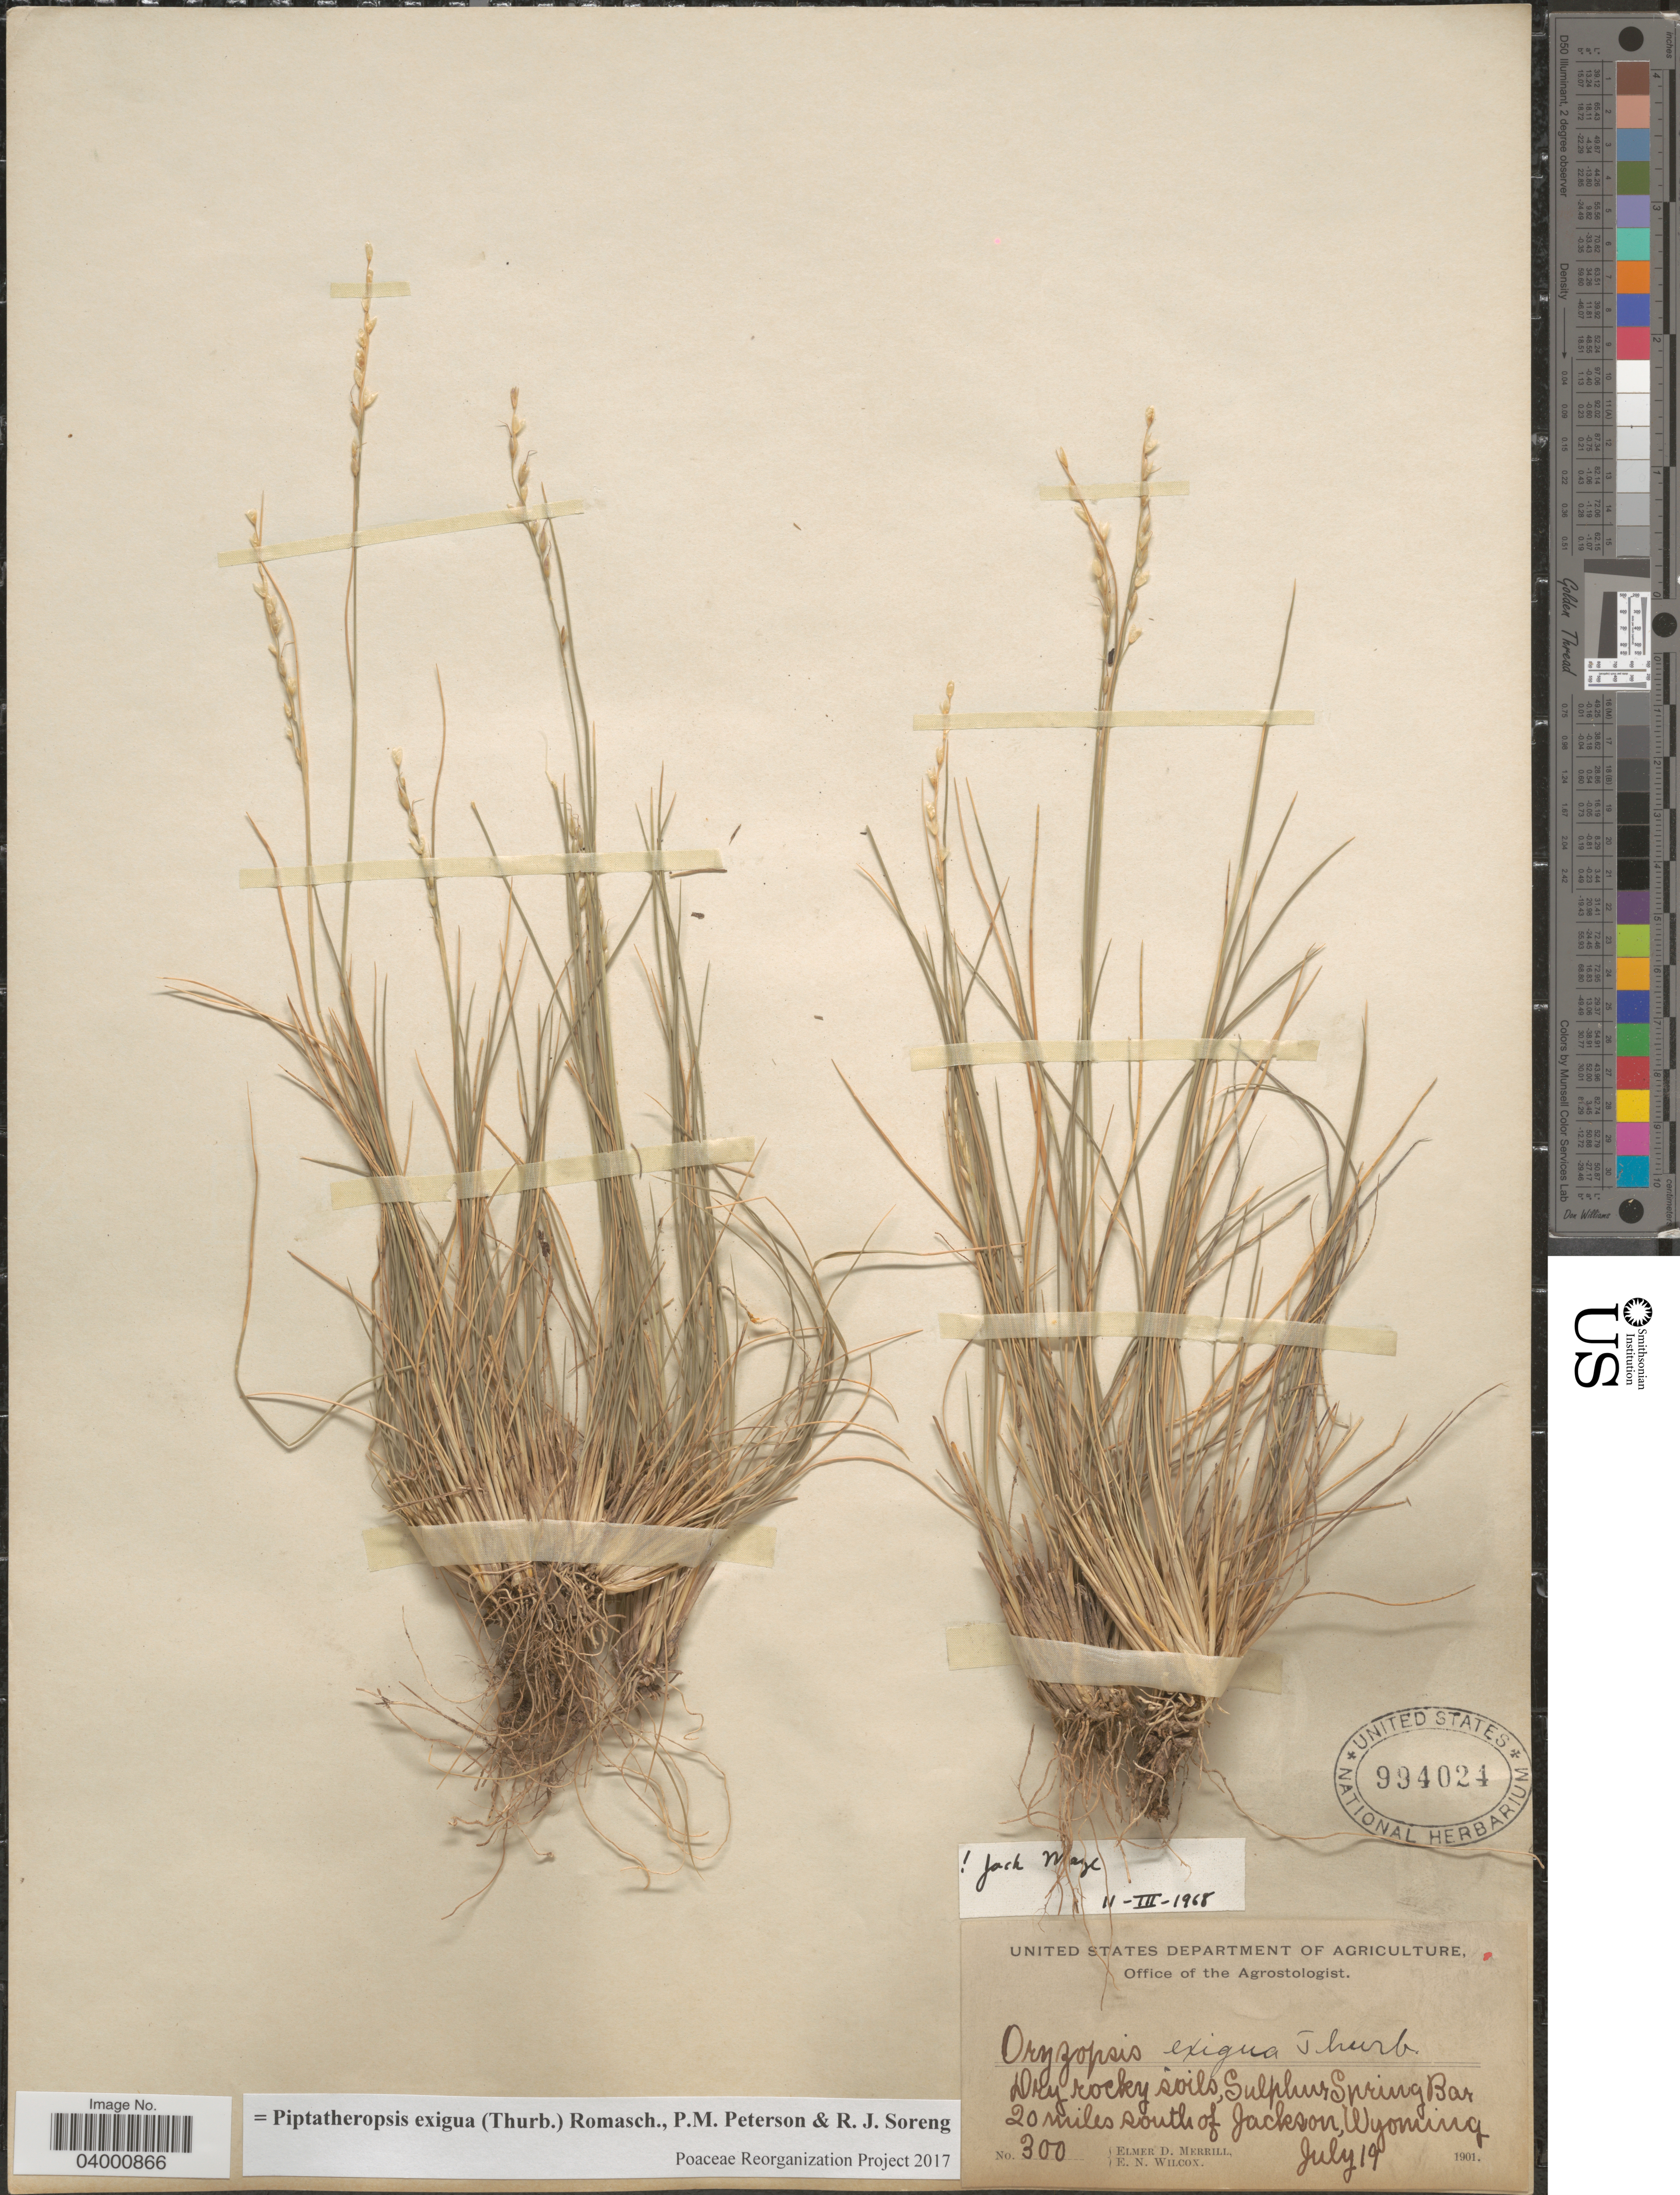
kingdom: Plantae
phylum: Tracheophyta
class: Liliopsida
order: Poales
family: Poaceae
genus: Piptatheropsis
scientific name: Piptatheropsis exigua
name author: (Thurb.) Romasch. et al.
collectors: E. D. Merrill & E. Wilcox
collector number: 300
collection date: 1901-07-19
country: United States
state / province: Wyoming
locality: Dry rocky soils, Sulphur Spring Bar 20 miles south of Jackson.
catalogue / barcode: US 994024